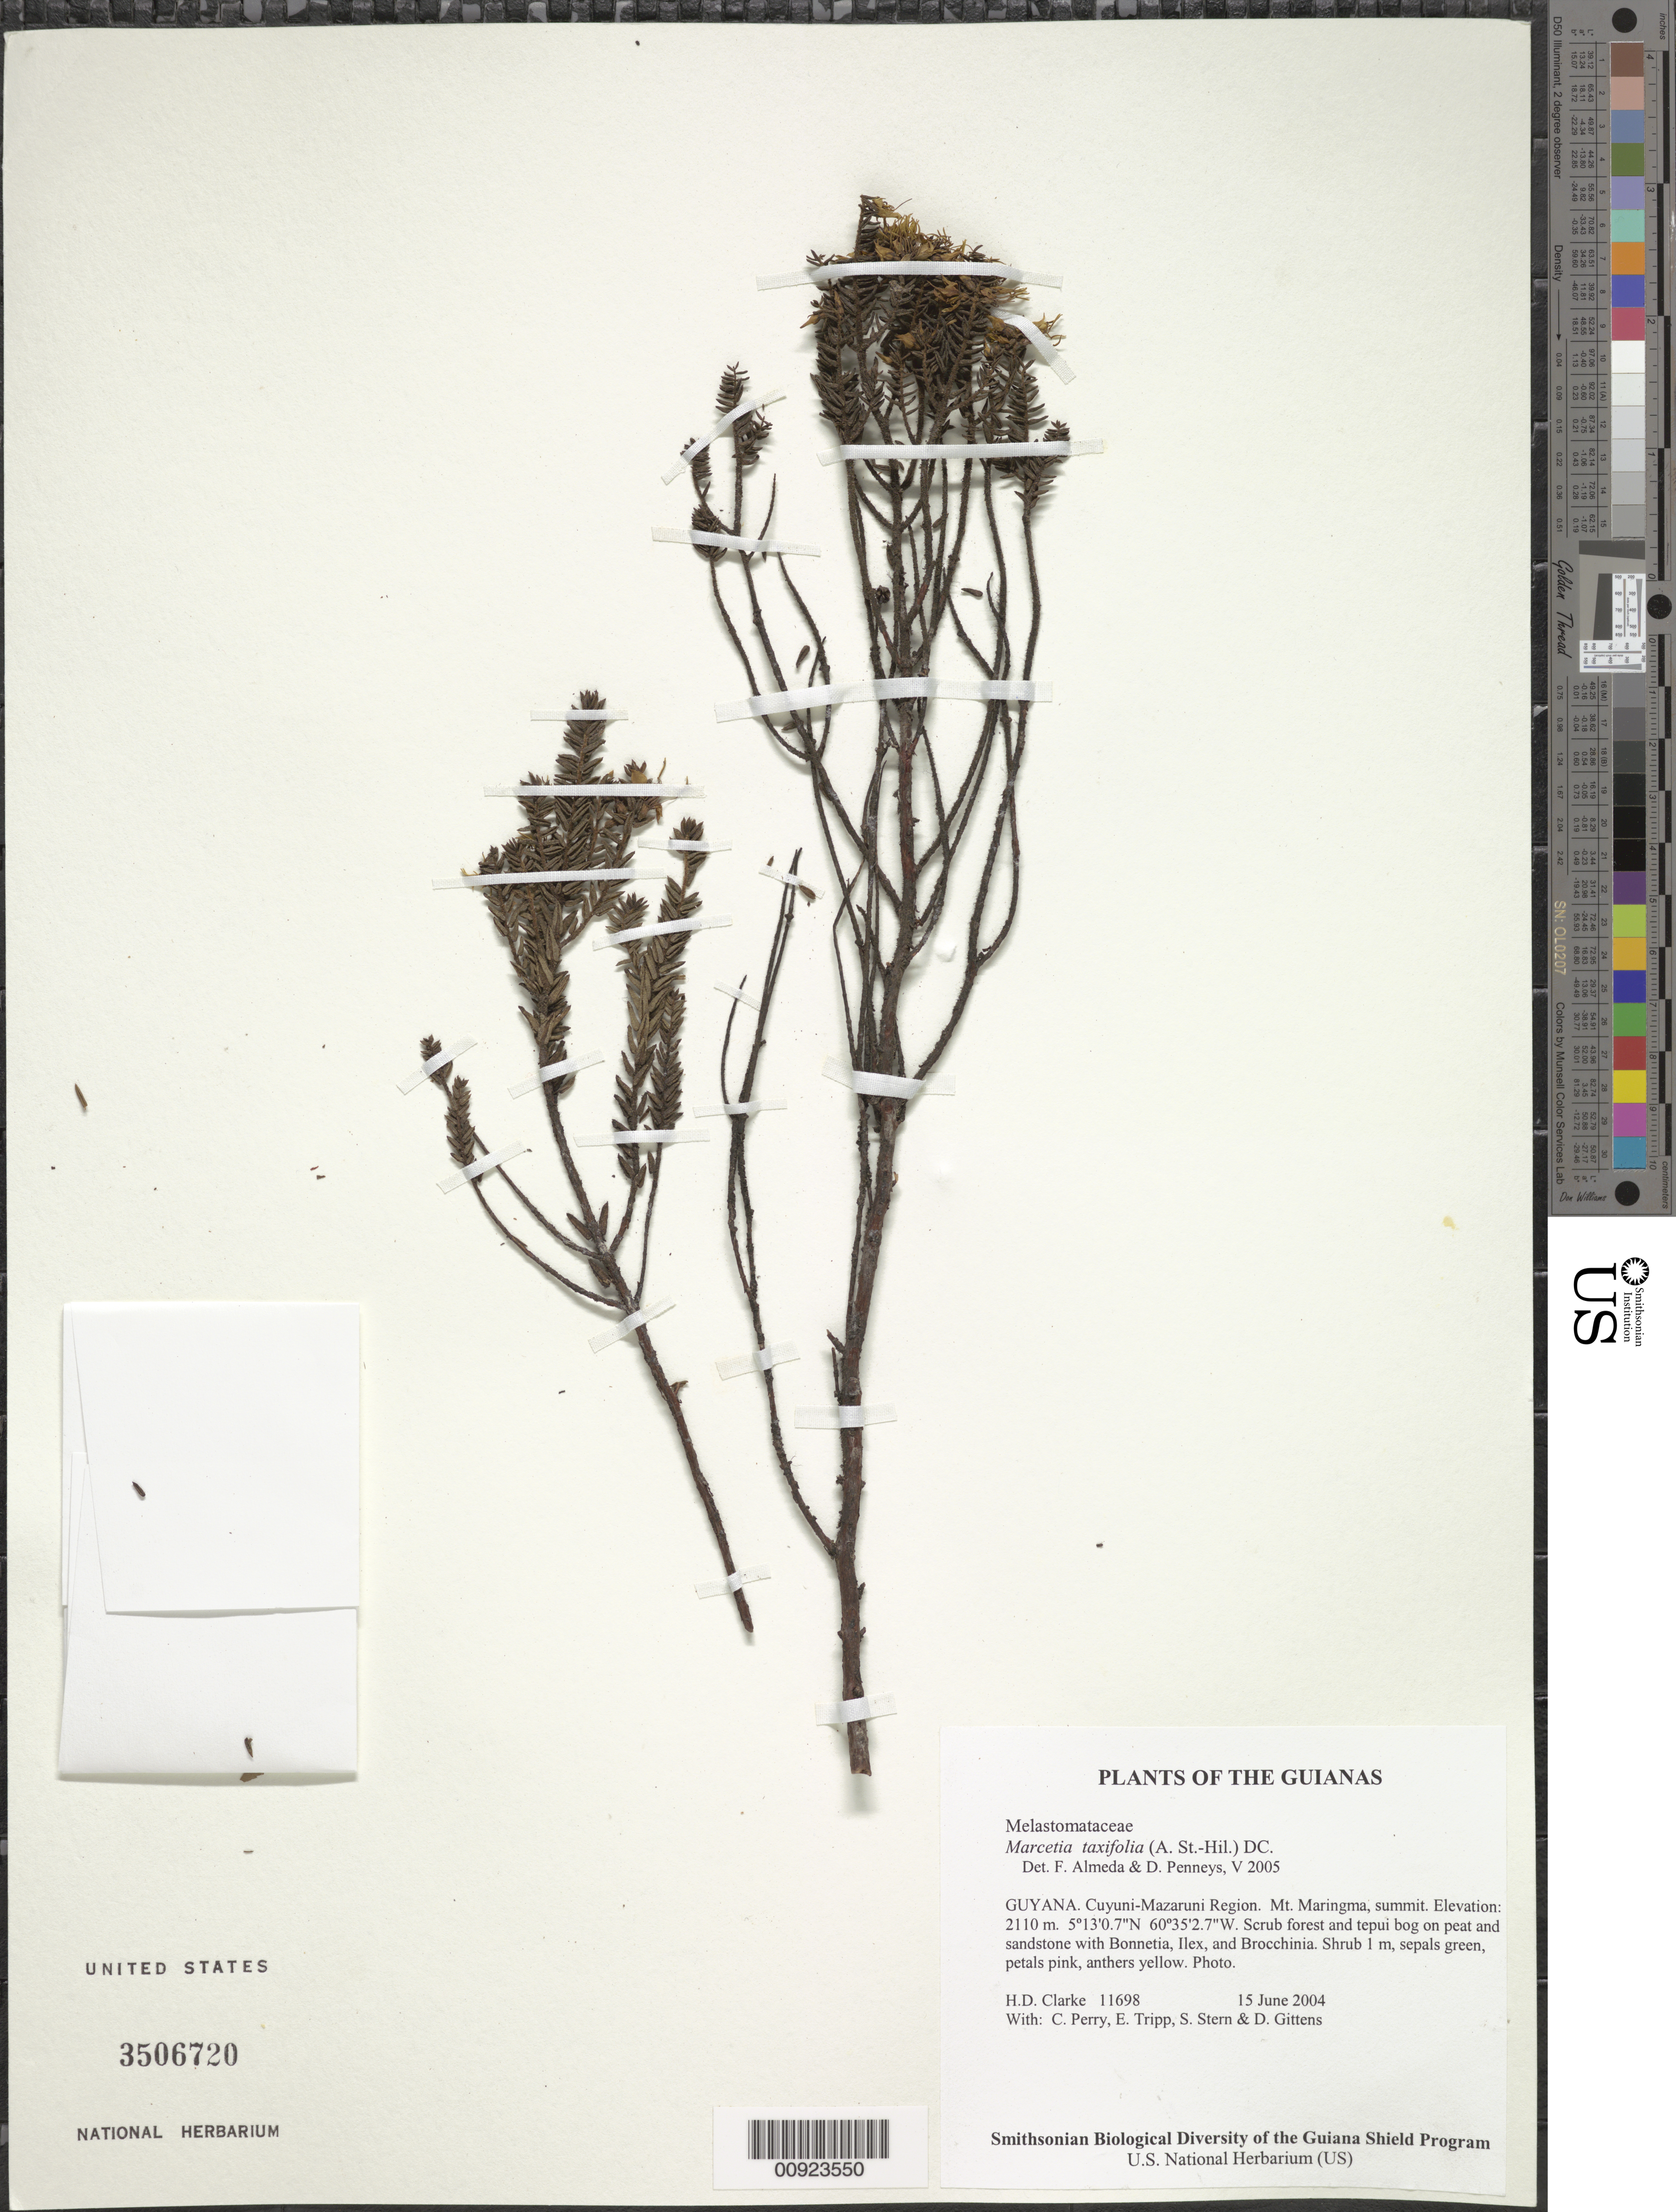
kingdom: Plantae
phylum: Tracheophyta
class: Magnoliopsida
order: Myrtales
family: Melastomataceae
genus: Marcetia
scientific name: Marcetia taxifolia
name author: (A. St.-Hil.) DC.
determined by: Almeda, F.; Penneys, D. S.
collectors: H. D. Clarke, C. Perry, E. Tripp, S. R. Stern & D. Gittens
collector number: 11698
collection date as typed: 15 June 2004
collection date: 2004-06-15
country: Guyana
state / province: Cuyuni-Mazaruni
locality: Mt. Maringma, summit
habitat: Scrub forest and tepui bog on peat and sandstone with Bonnetia, Ilex, and Brocchinia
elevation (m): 2110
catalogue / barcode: US 3506720